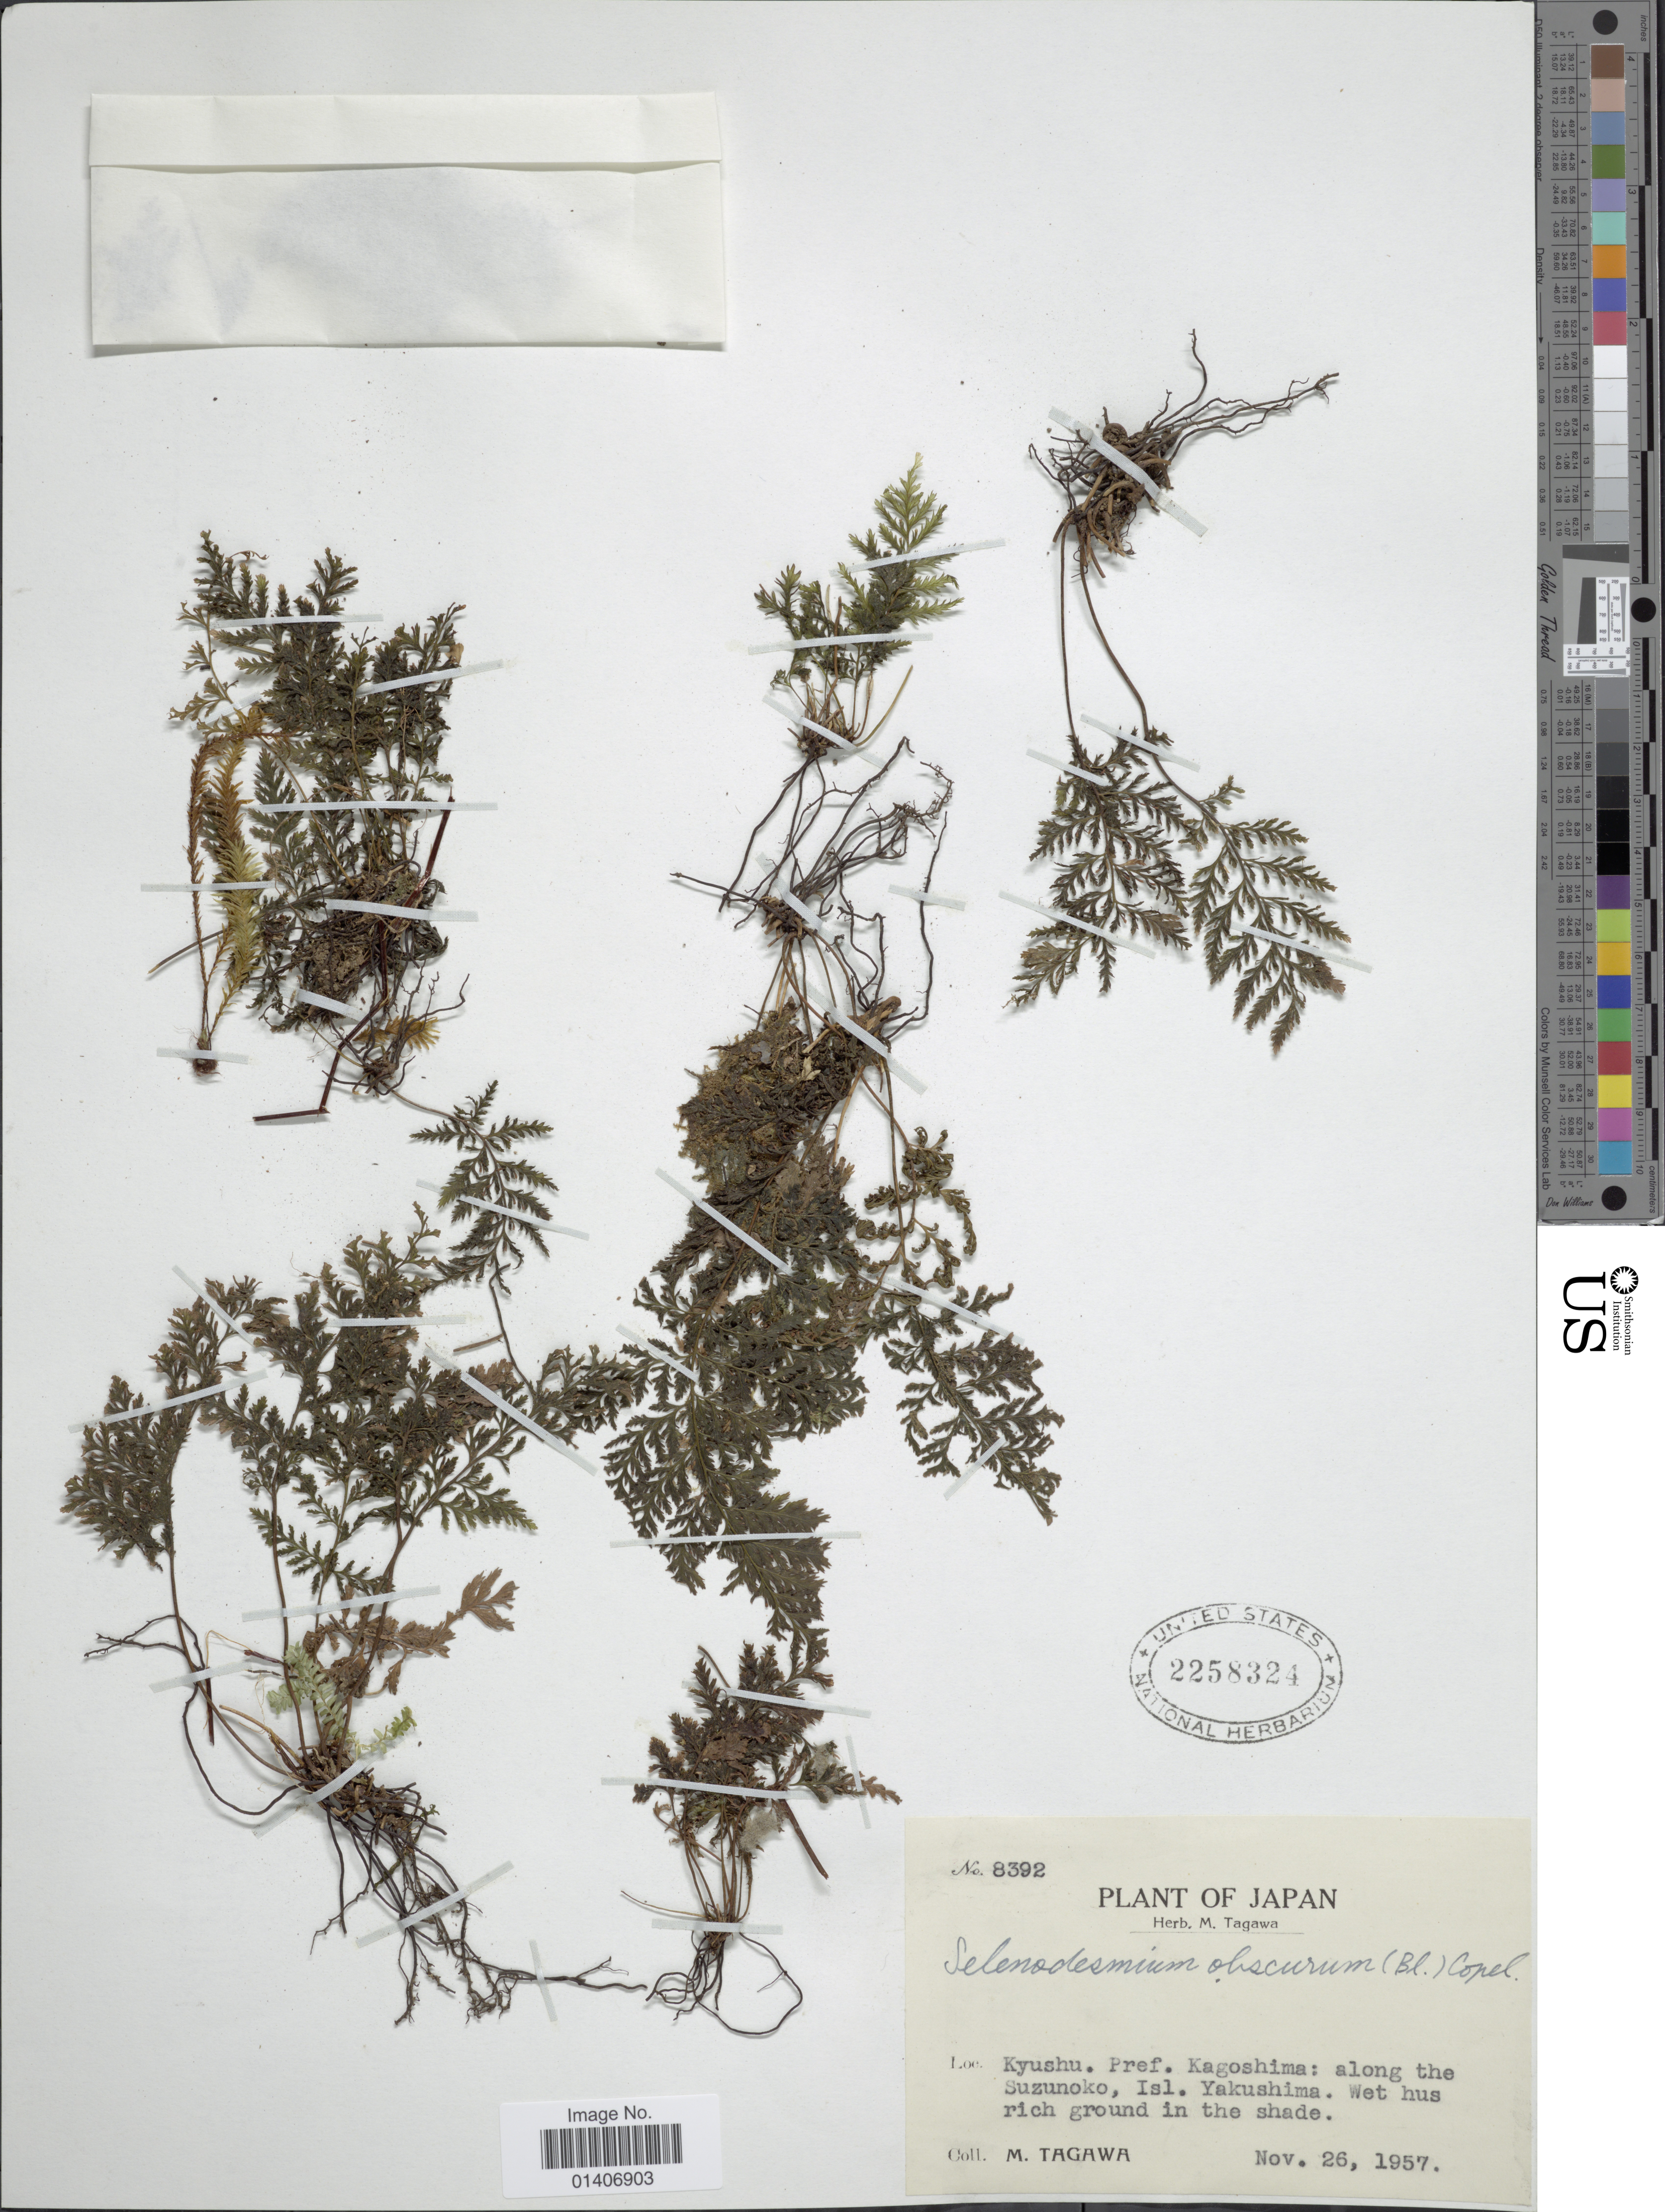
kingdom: Plantae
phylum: Tracheophyta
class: Polypodiopsida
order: Hymenophyllales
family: Hymenophyllaceae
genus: Abrodictyum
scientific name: Abrodictyum obscurum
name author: (Blume) Ebihara & K. Iwats.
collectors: M. Tagawa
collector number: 8392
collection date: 1957-11-26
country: Japan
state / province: Kagosima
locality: Kyushu, Pref Kagoshima: along the Suzunoko, Isl Yakushima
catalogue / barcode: US 2258324